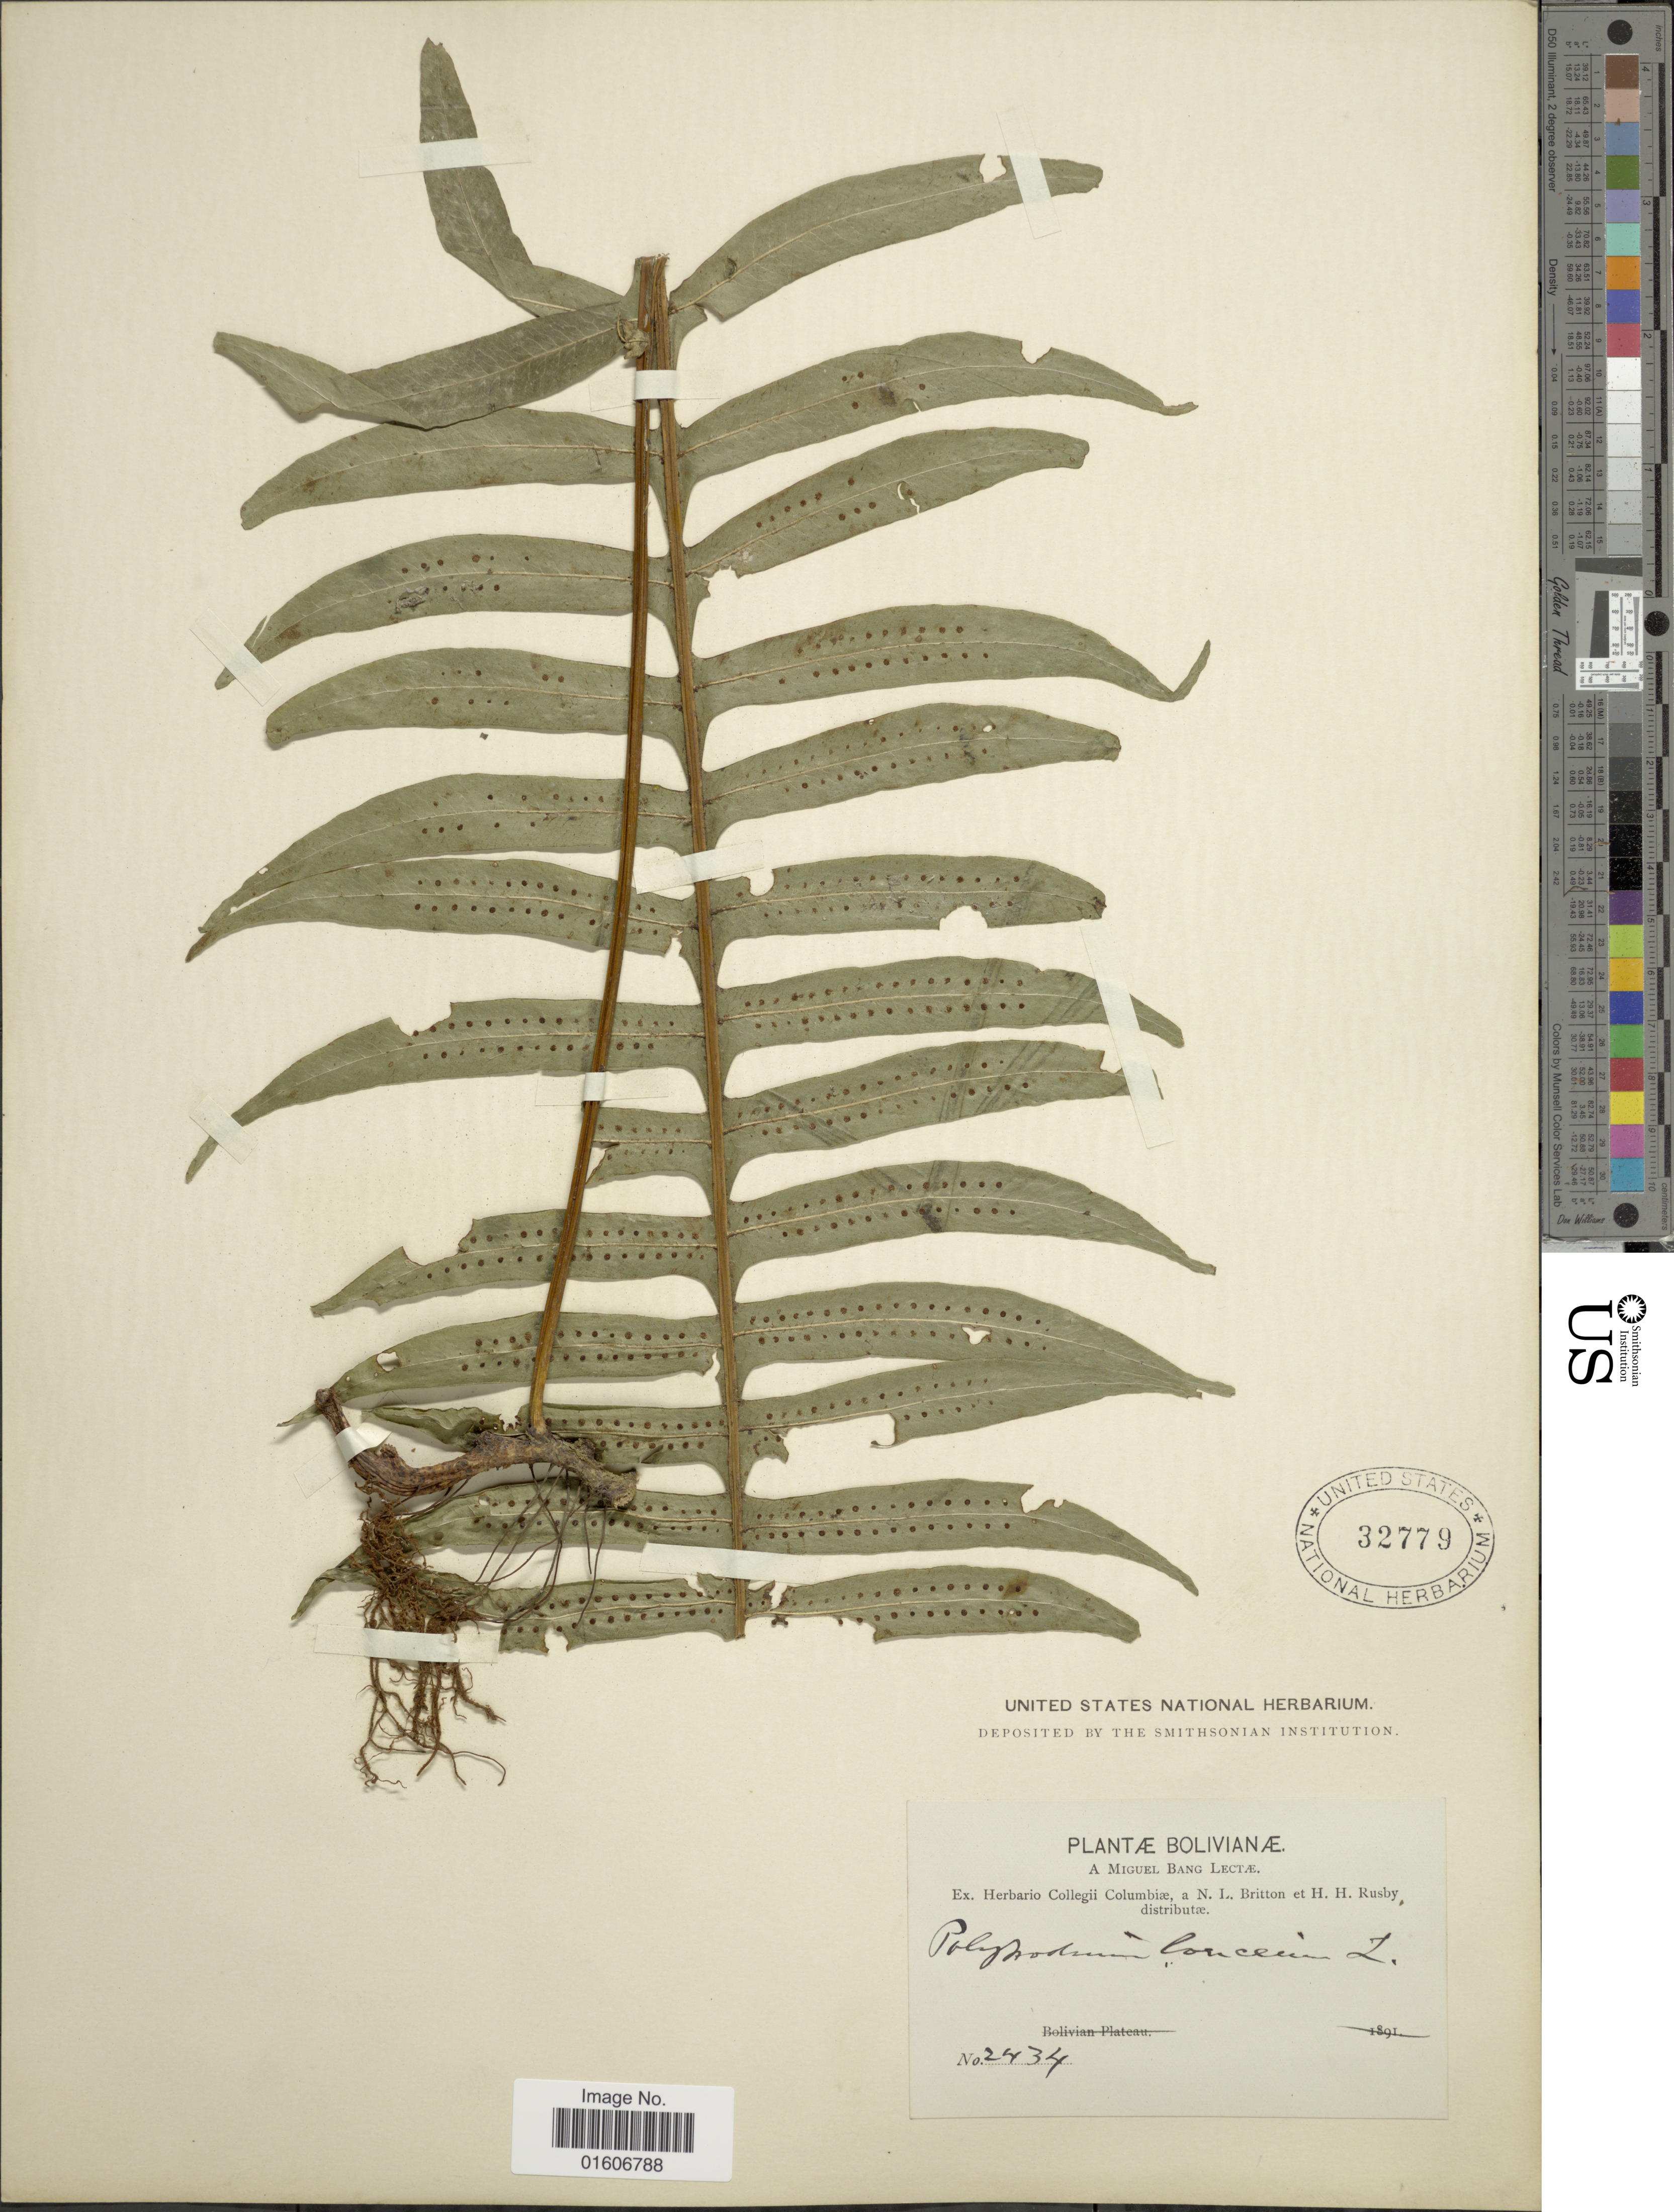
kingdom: Plantae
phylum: Tracheophyta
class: Polypodiopsida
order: Polypodiales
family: Polypodiaceae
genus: Serpocaulon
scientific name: Serpocaulon loriceum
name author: (L.) A.R. Sm.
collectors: M. Bang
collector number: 2434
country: Bolivia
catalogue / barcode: US 32779